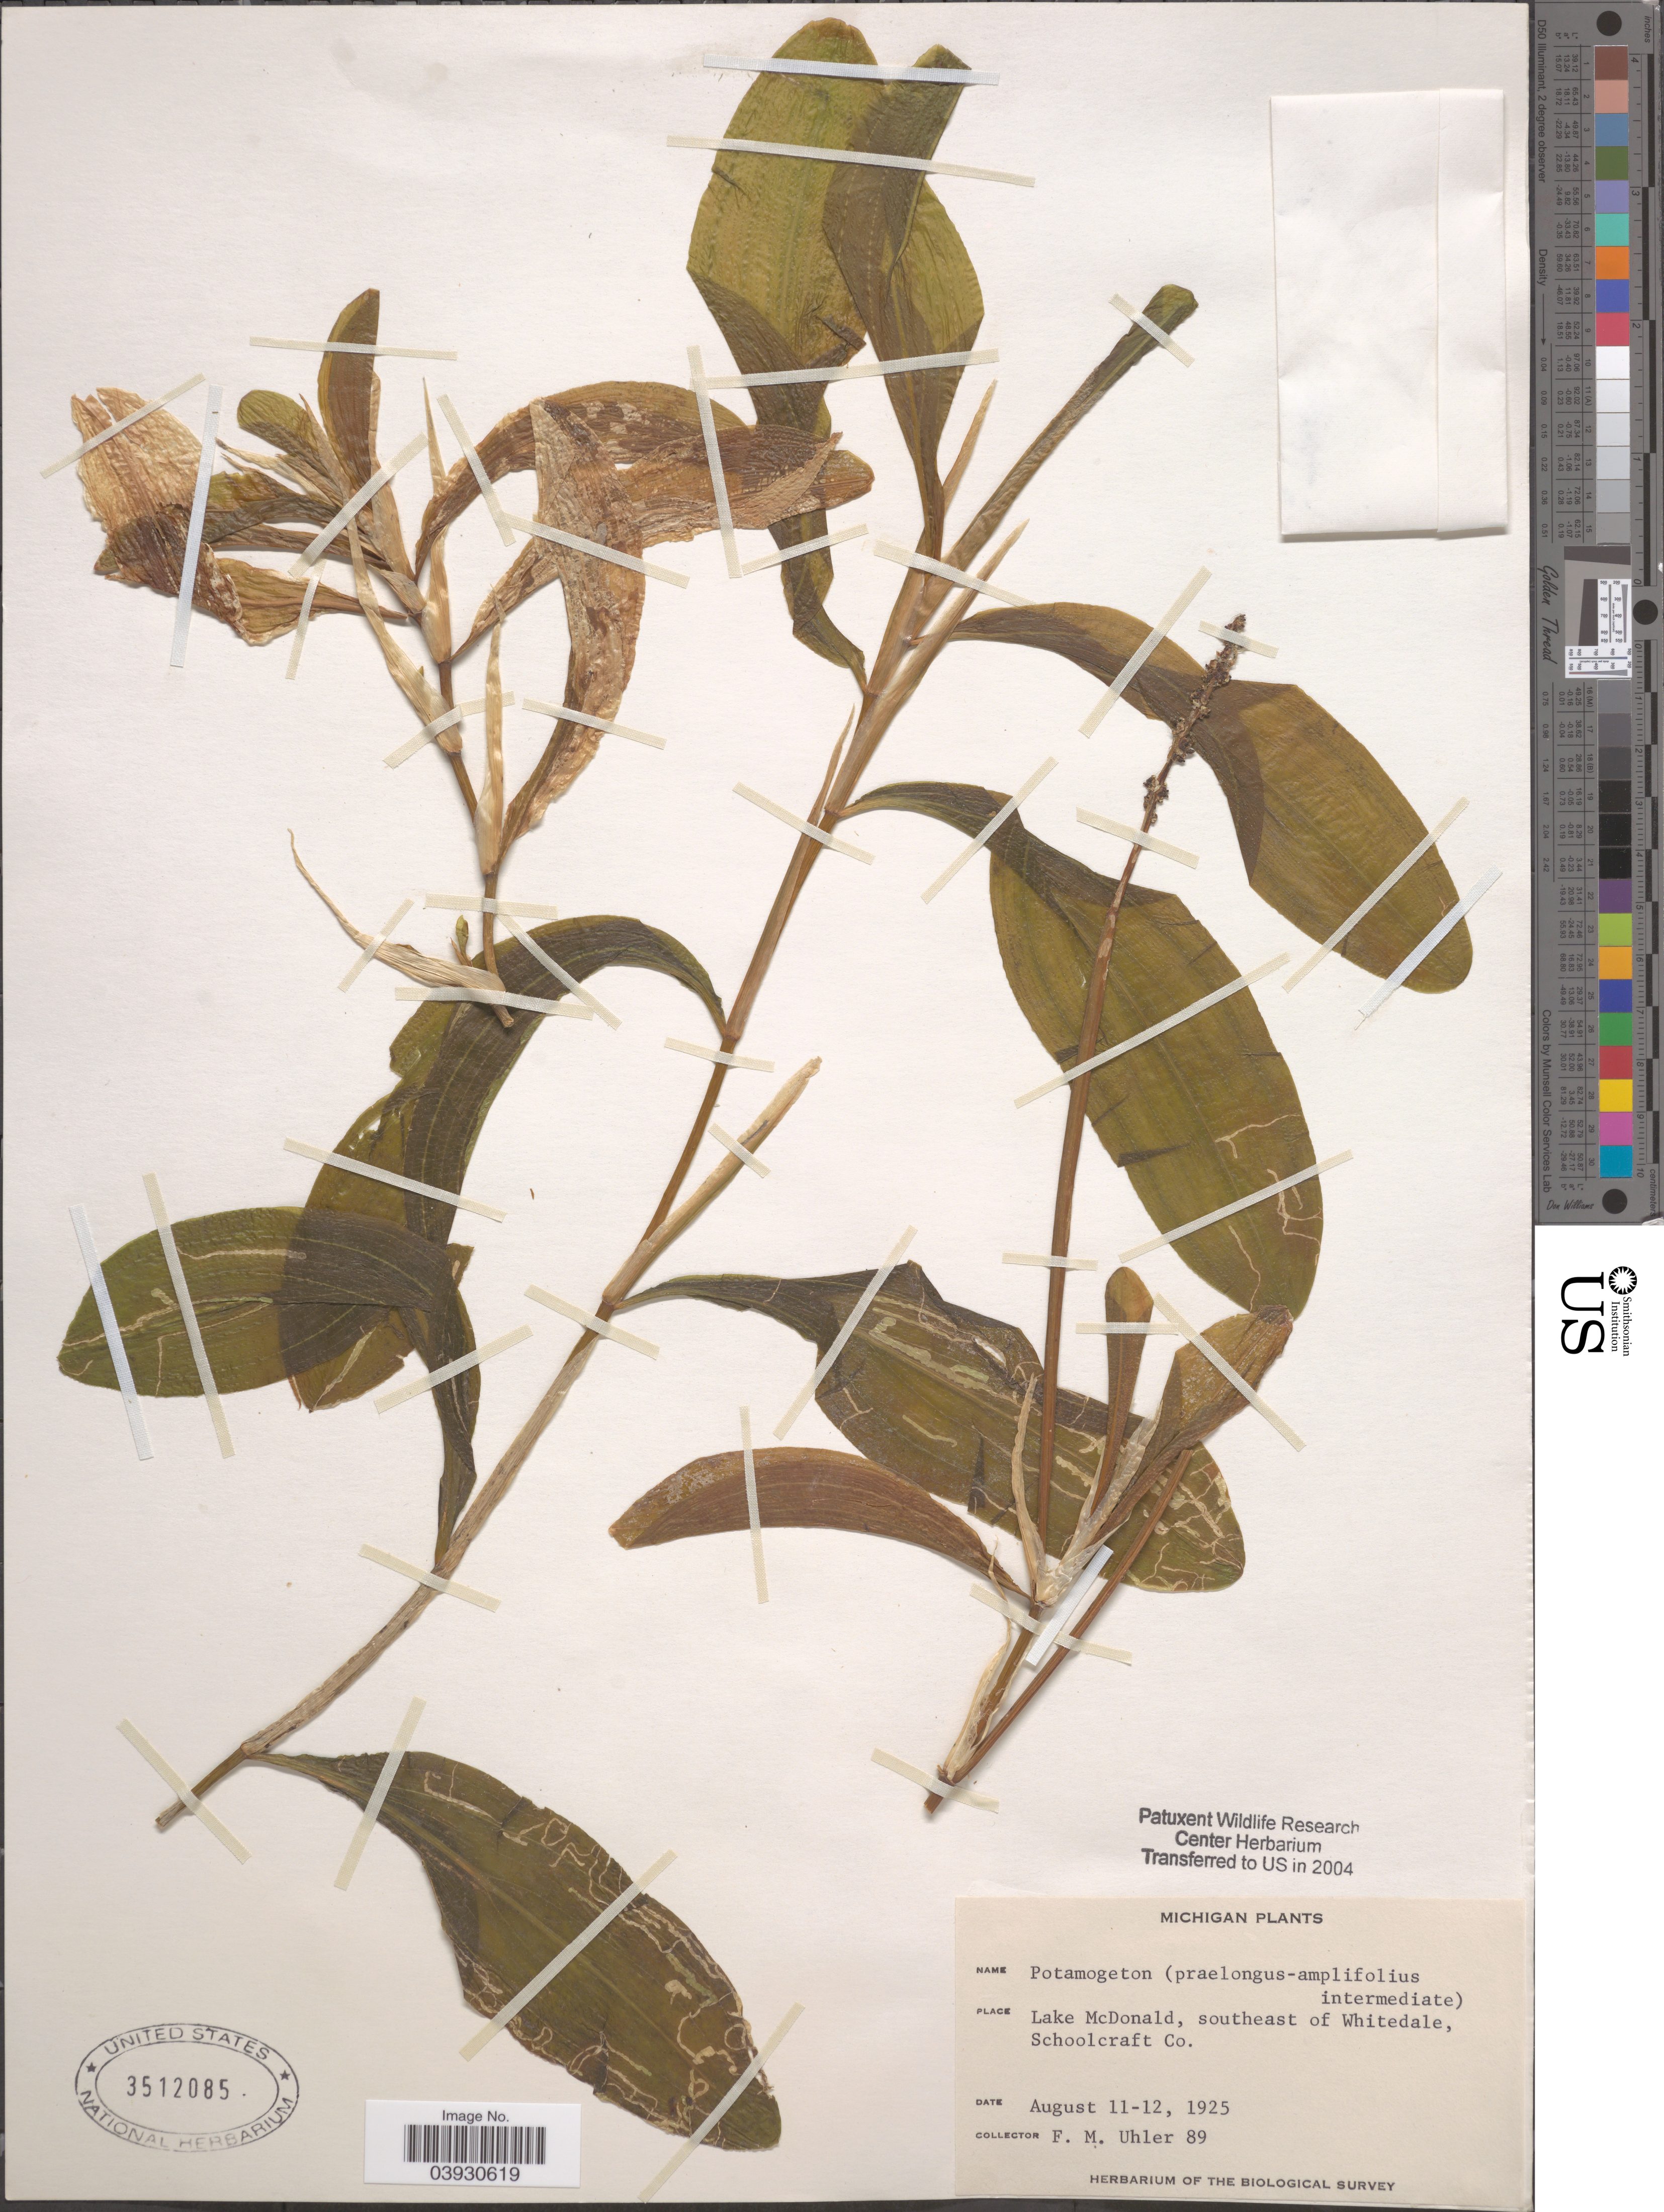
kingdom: Plantae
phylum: Tracheophyta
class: Liliopsida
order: Alismatales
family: Potamogetonaceae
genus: Potamogeton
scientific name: Potamogeton praelongus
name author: Wulfen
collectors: F. M. Uhler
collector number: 89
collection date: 1925-08-11/1925-08-12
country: United States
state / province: Michigan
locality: Lake McDonald, southeast of Whitedale, Schoolcraft Co.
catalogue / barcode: US 3512085